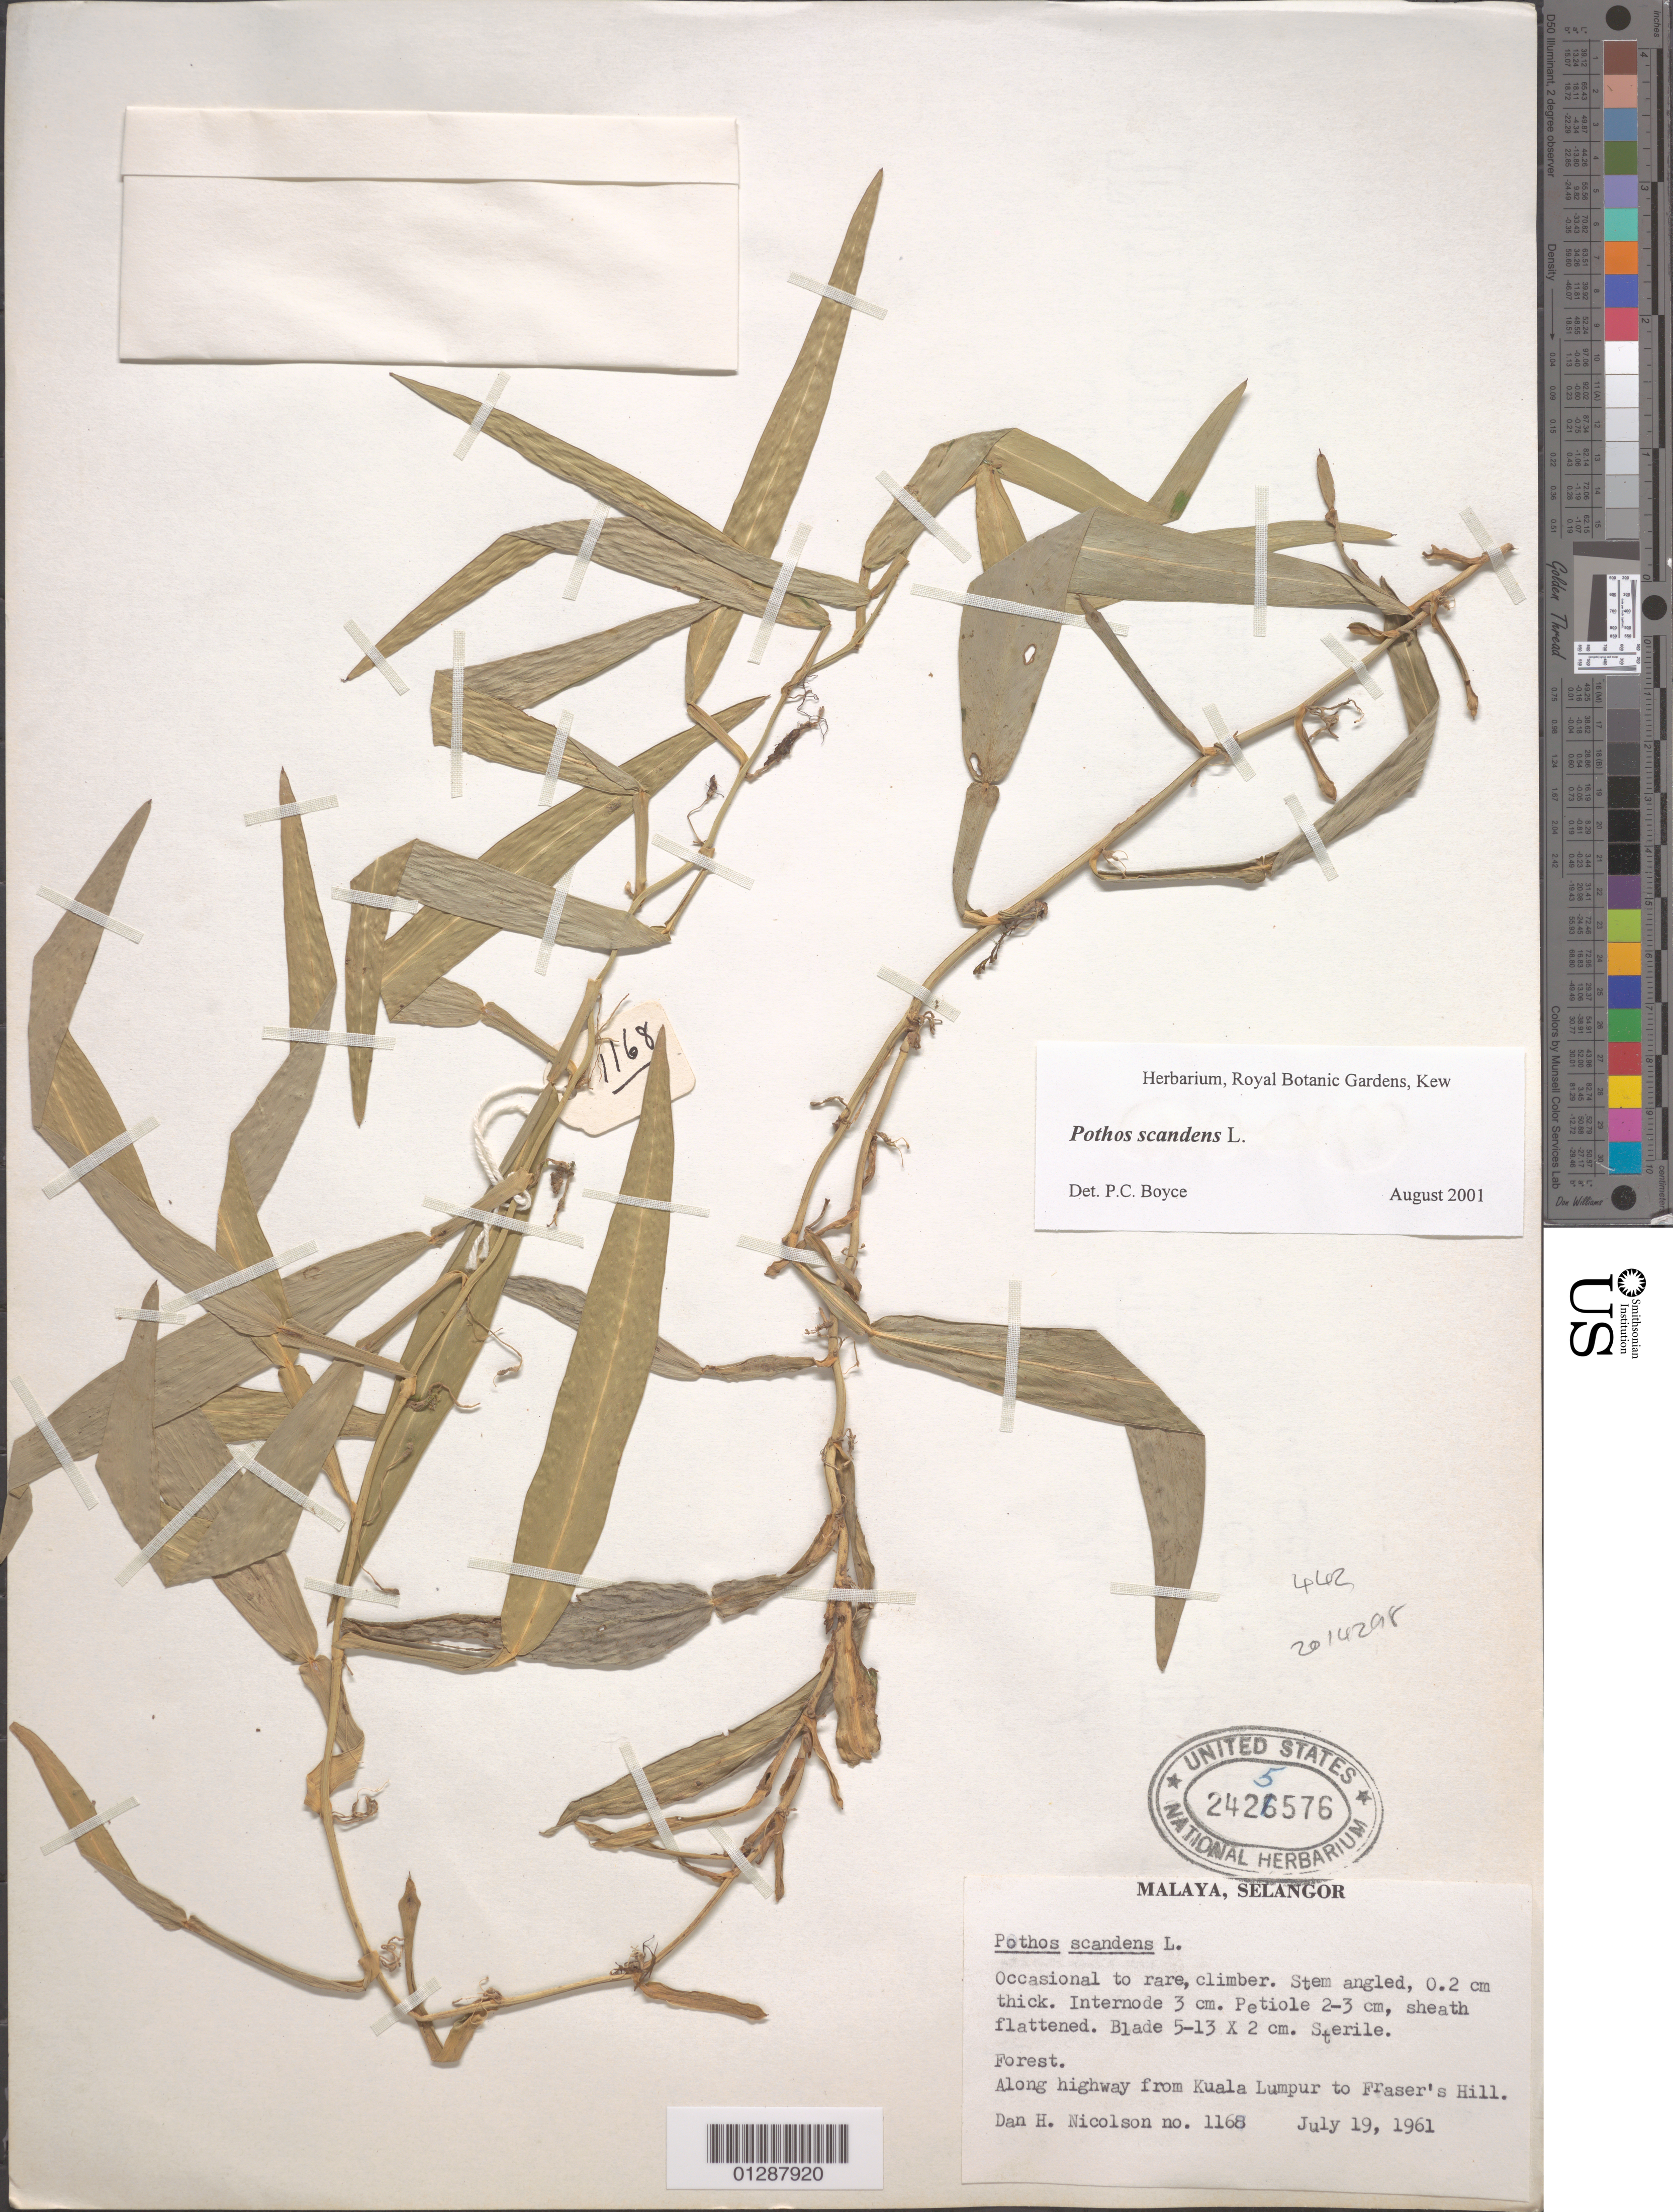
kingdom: Plantae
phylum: Tracheophyta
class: Liliopsida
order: Alismatales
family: Araceae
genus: Pothos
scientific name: Pothos scandens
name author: L.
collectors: D. H. Nicolson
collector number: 1168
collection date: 1961-07-19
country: Malaysia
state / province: Selangor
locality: Malaya. Along highway from Kuala Lumpur to Fraser's Hill.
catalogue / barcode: US 2425576